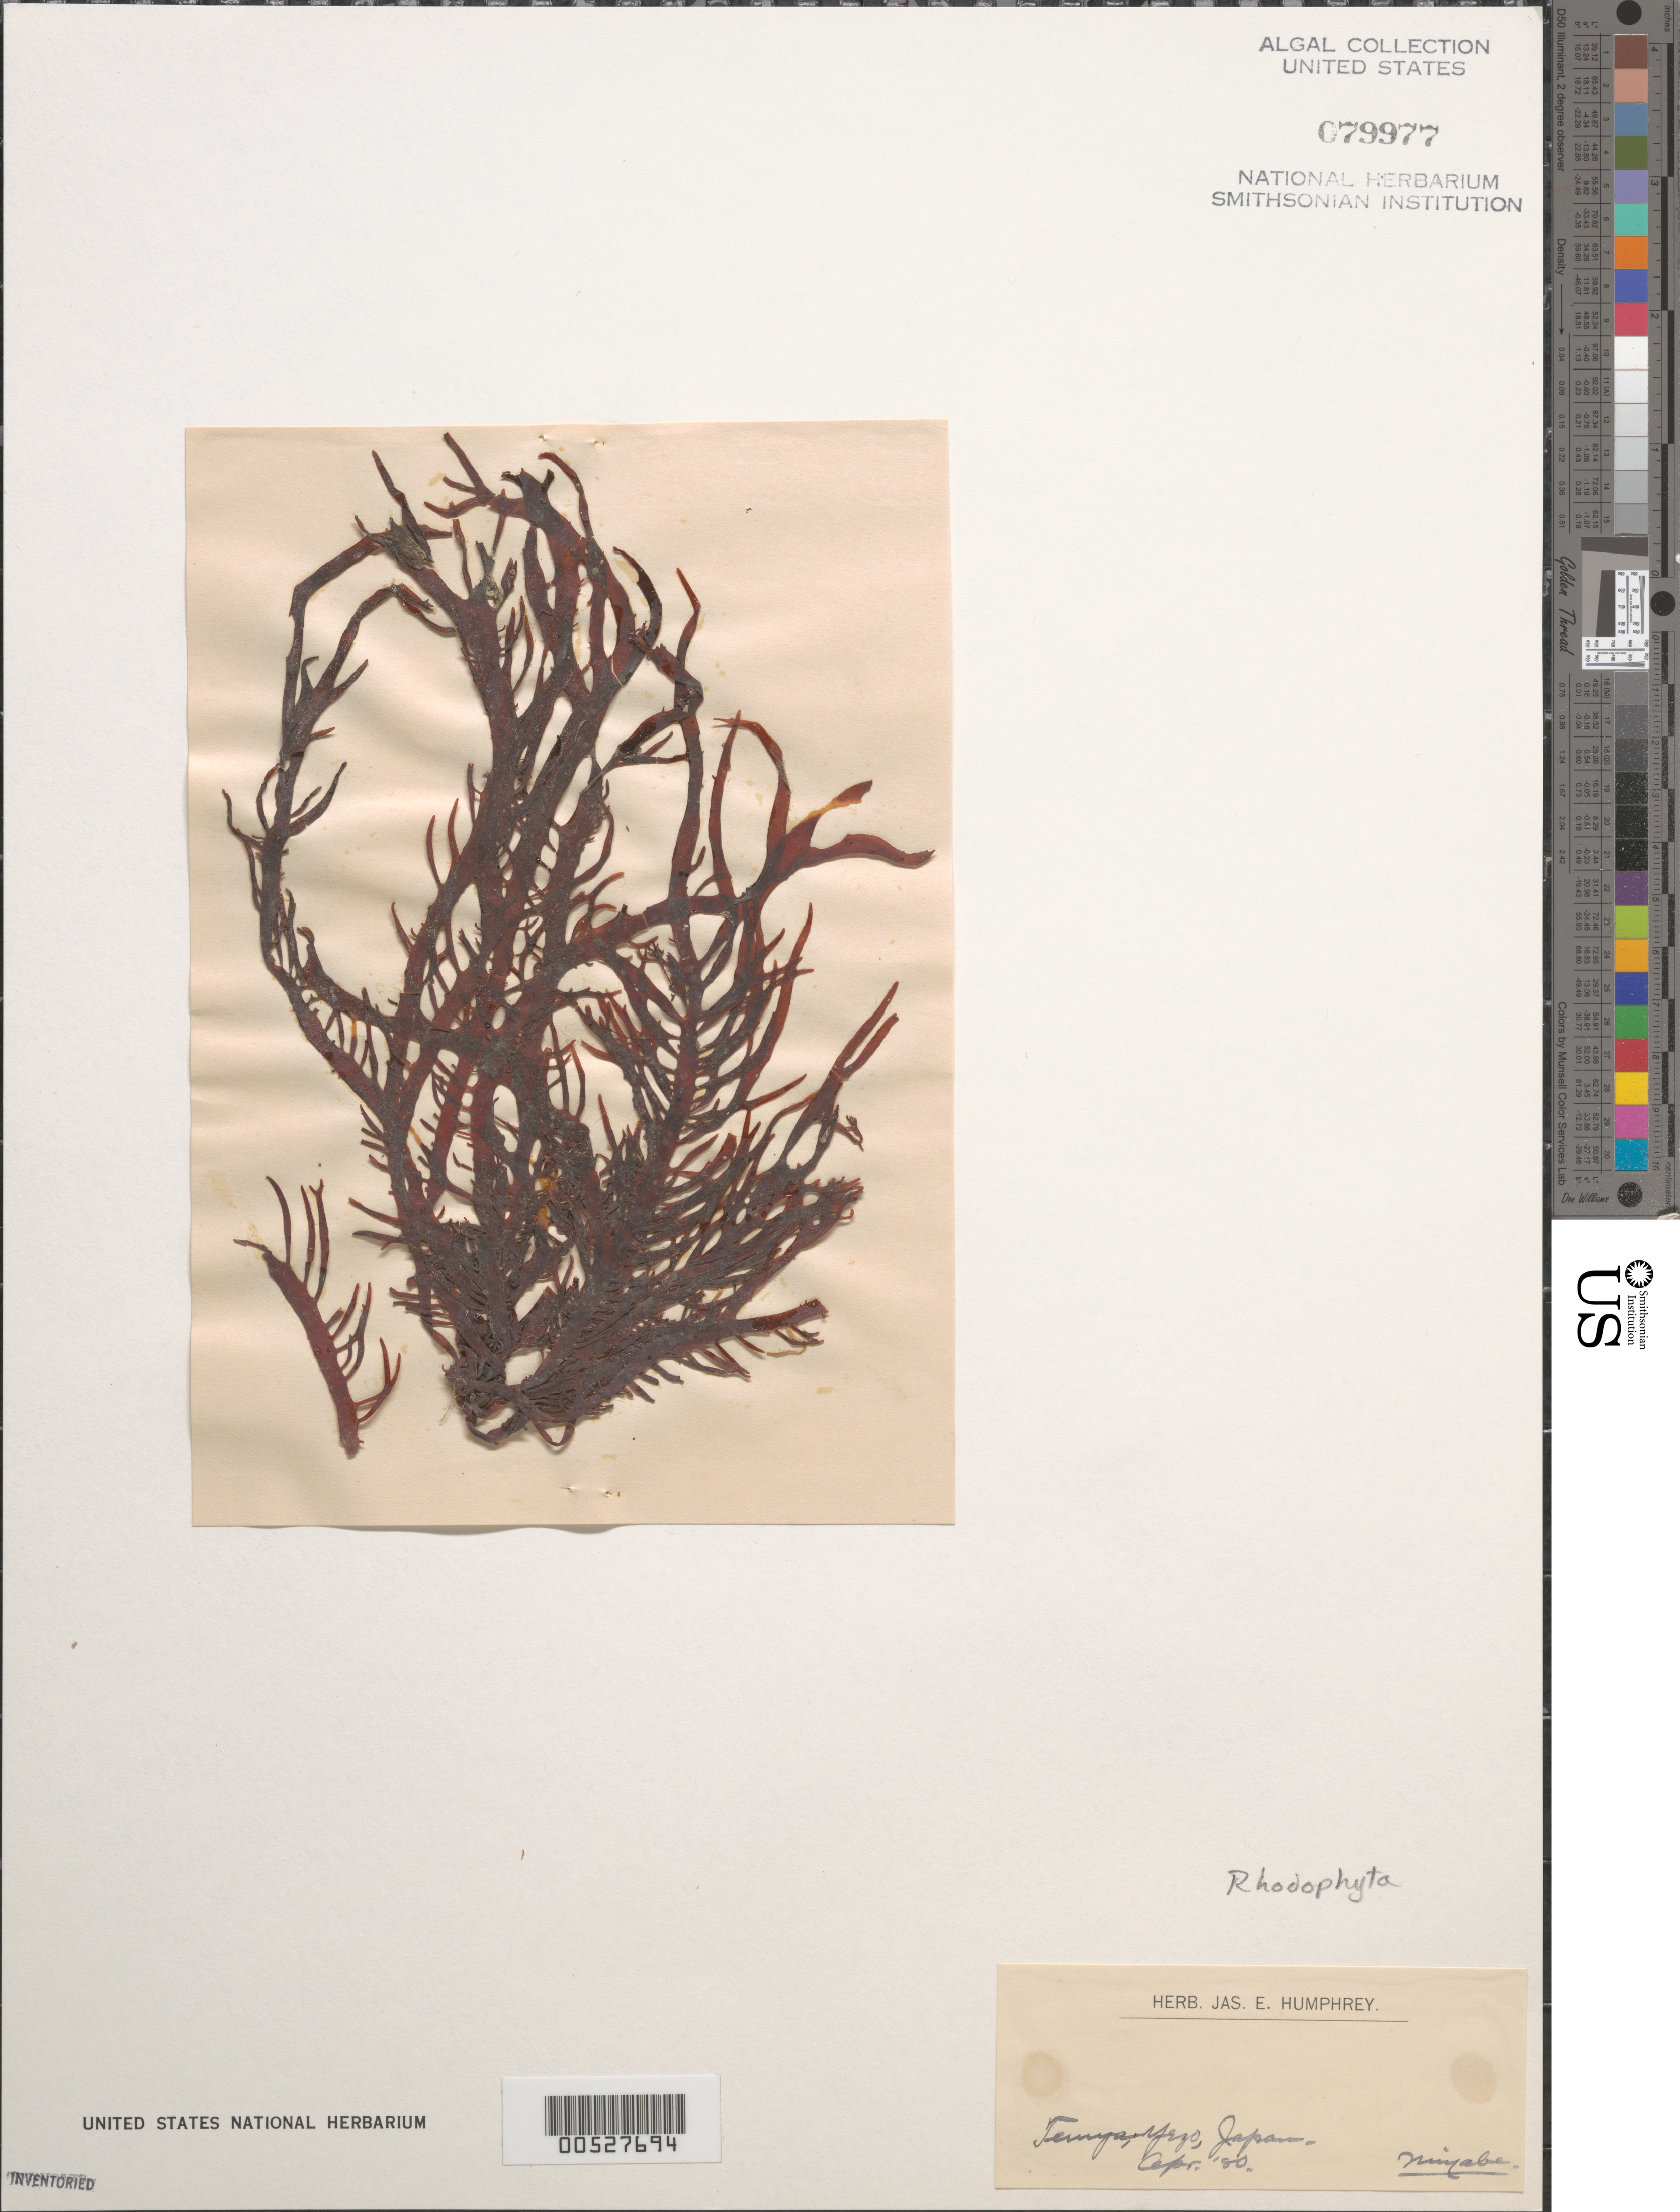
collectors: K. Miyabe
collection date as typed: Apr 1880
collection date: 1880-04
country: Japan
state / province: Hokkaido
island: Hokkaido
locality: Temya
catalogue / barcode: US 79977